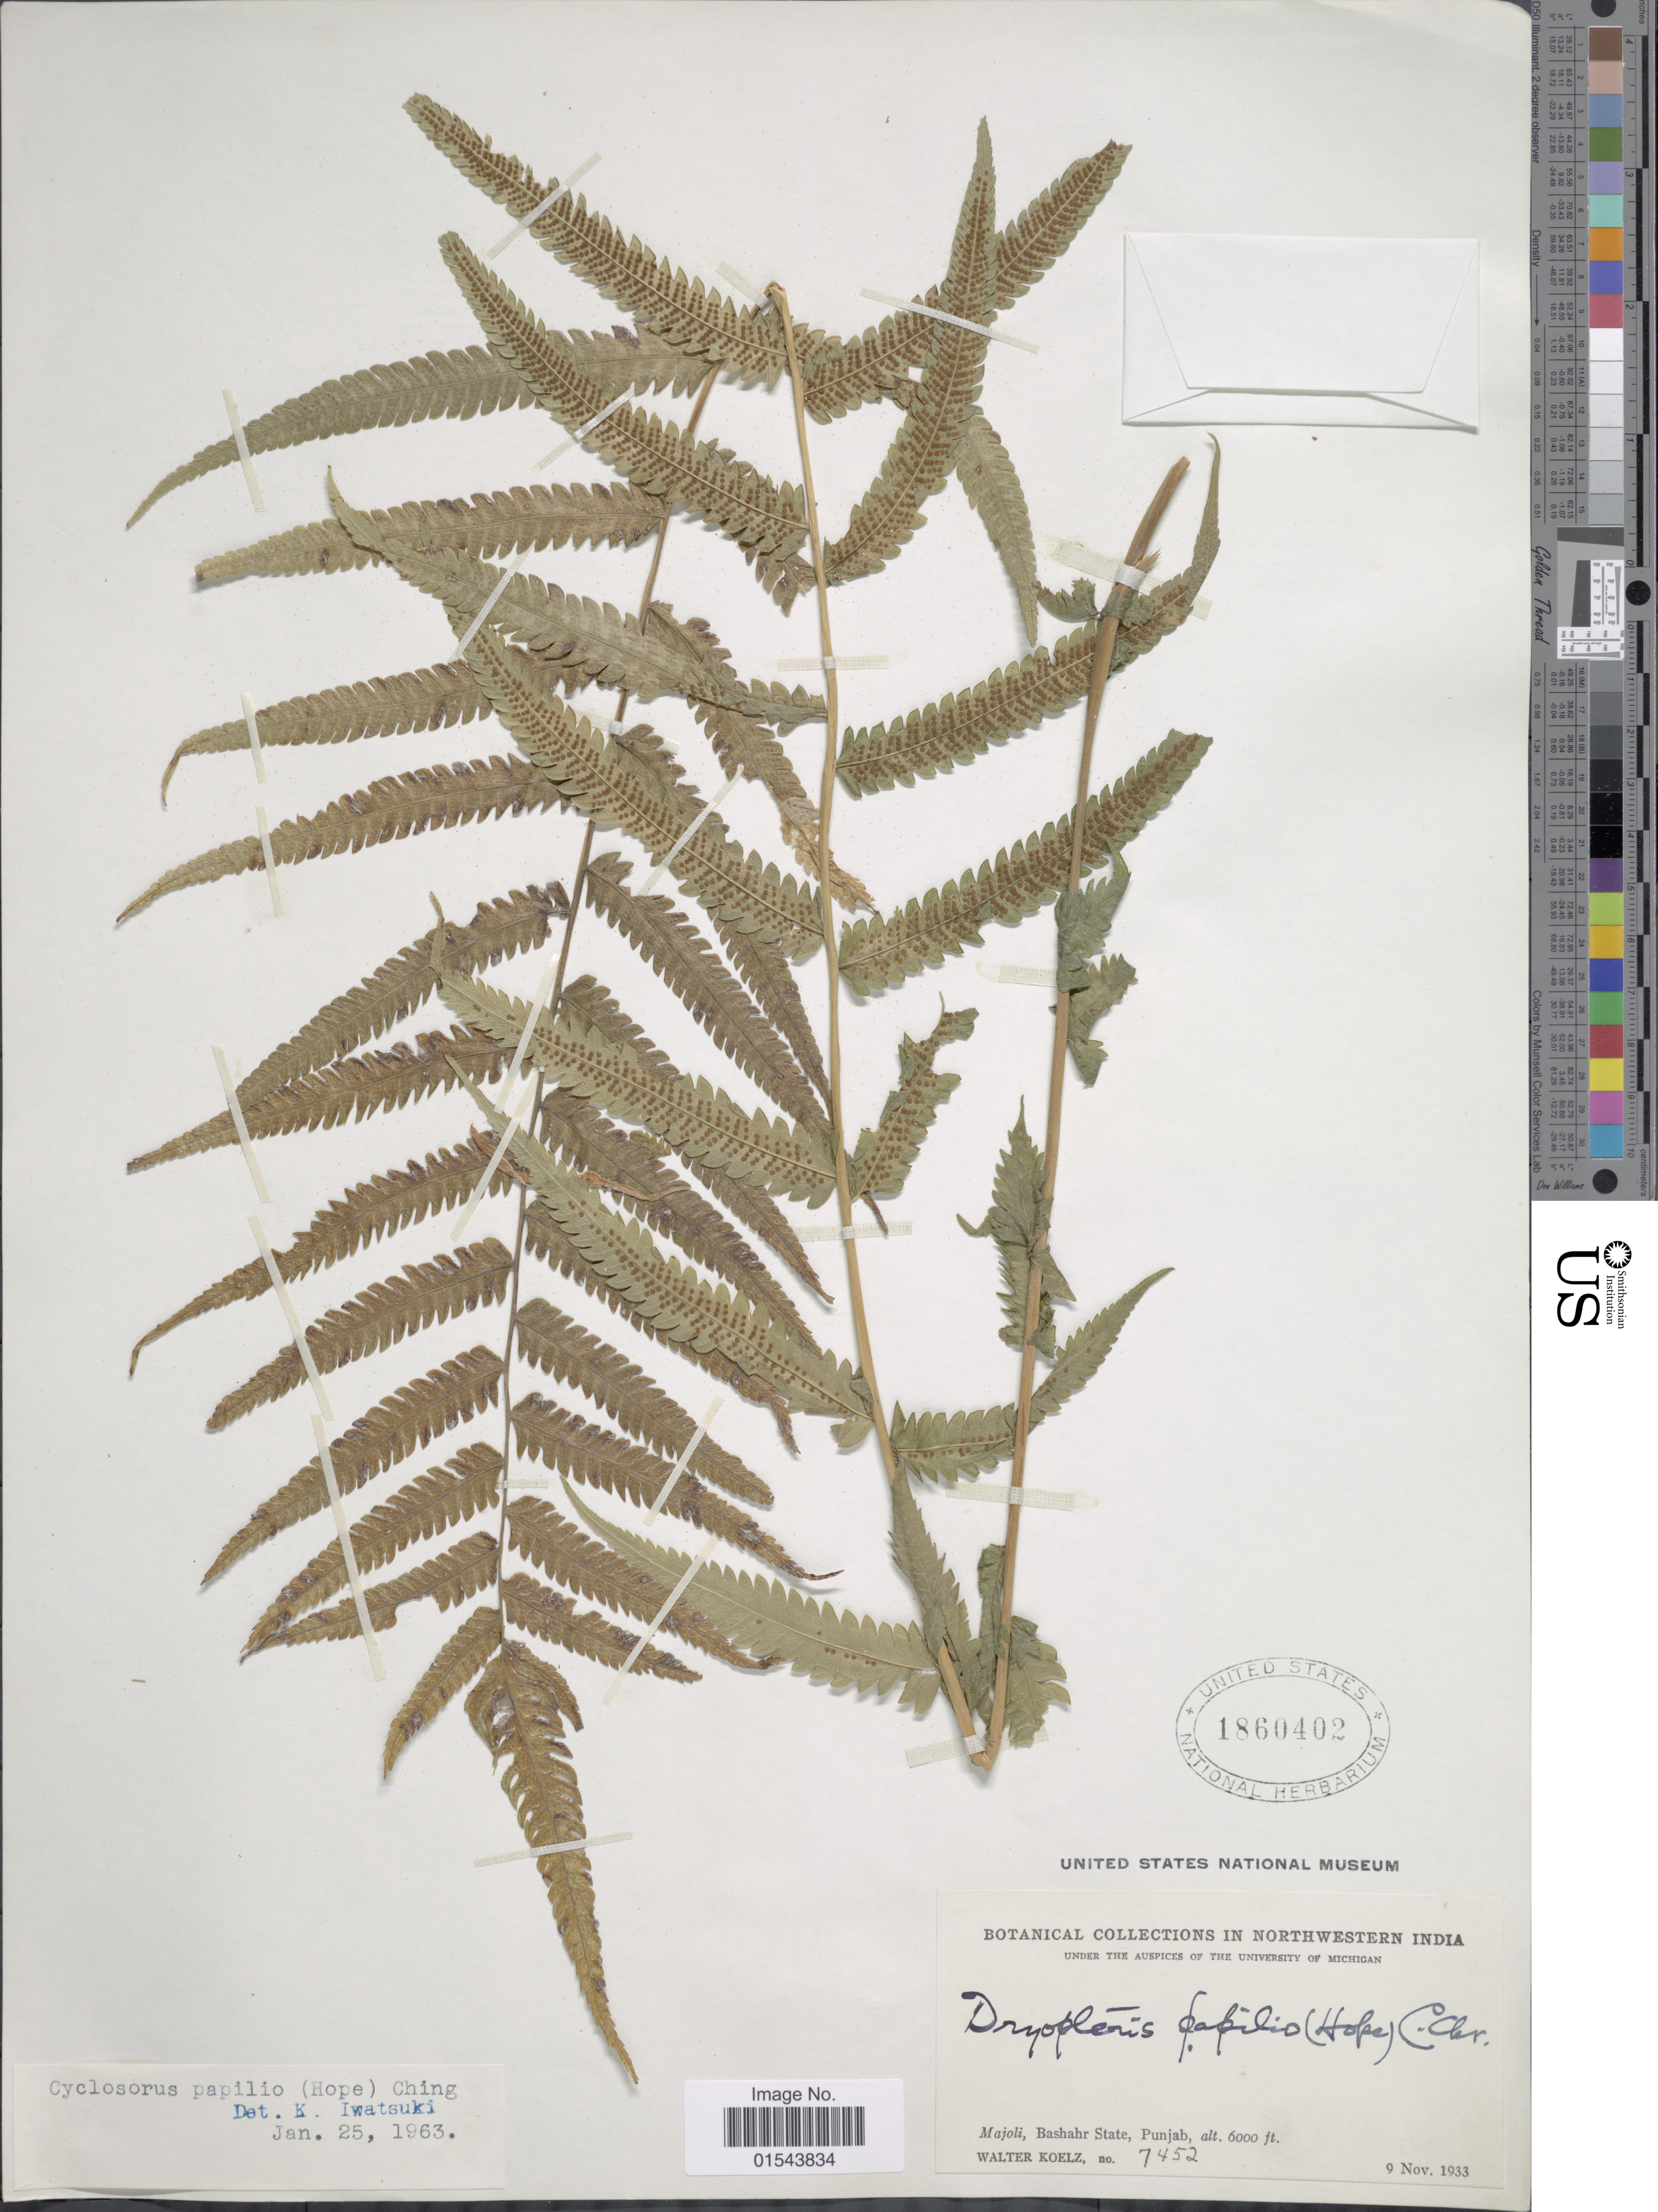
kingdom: Plantae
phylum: Tracheophyta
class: Polypodiopsida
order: Polypodiales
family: Thelypteridaceae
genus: Christella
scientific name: Christella papilio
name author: (C. Hope) Ching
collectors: W. N. Koelz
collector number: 7452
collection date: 1933-11-09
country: India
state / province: Punjab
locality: Northwestern India. Majoli, Bashahr State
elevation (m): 1829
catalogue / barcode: US 1860402